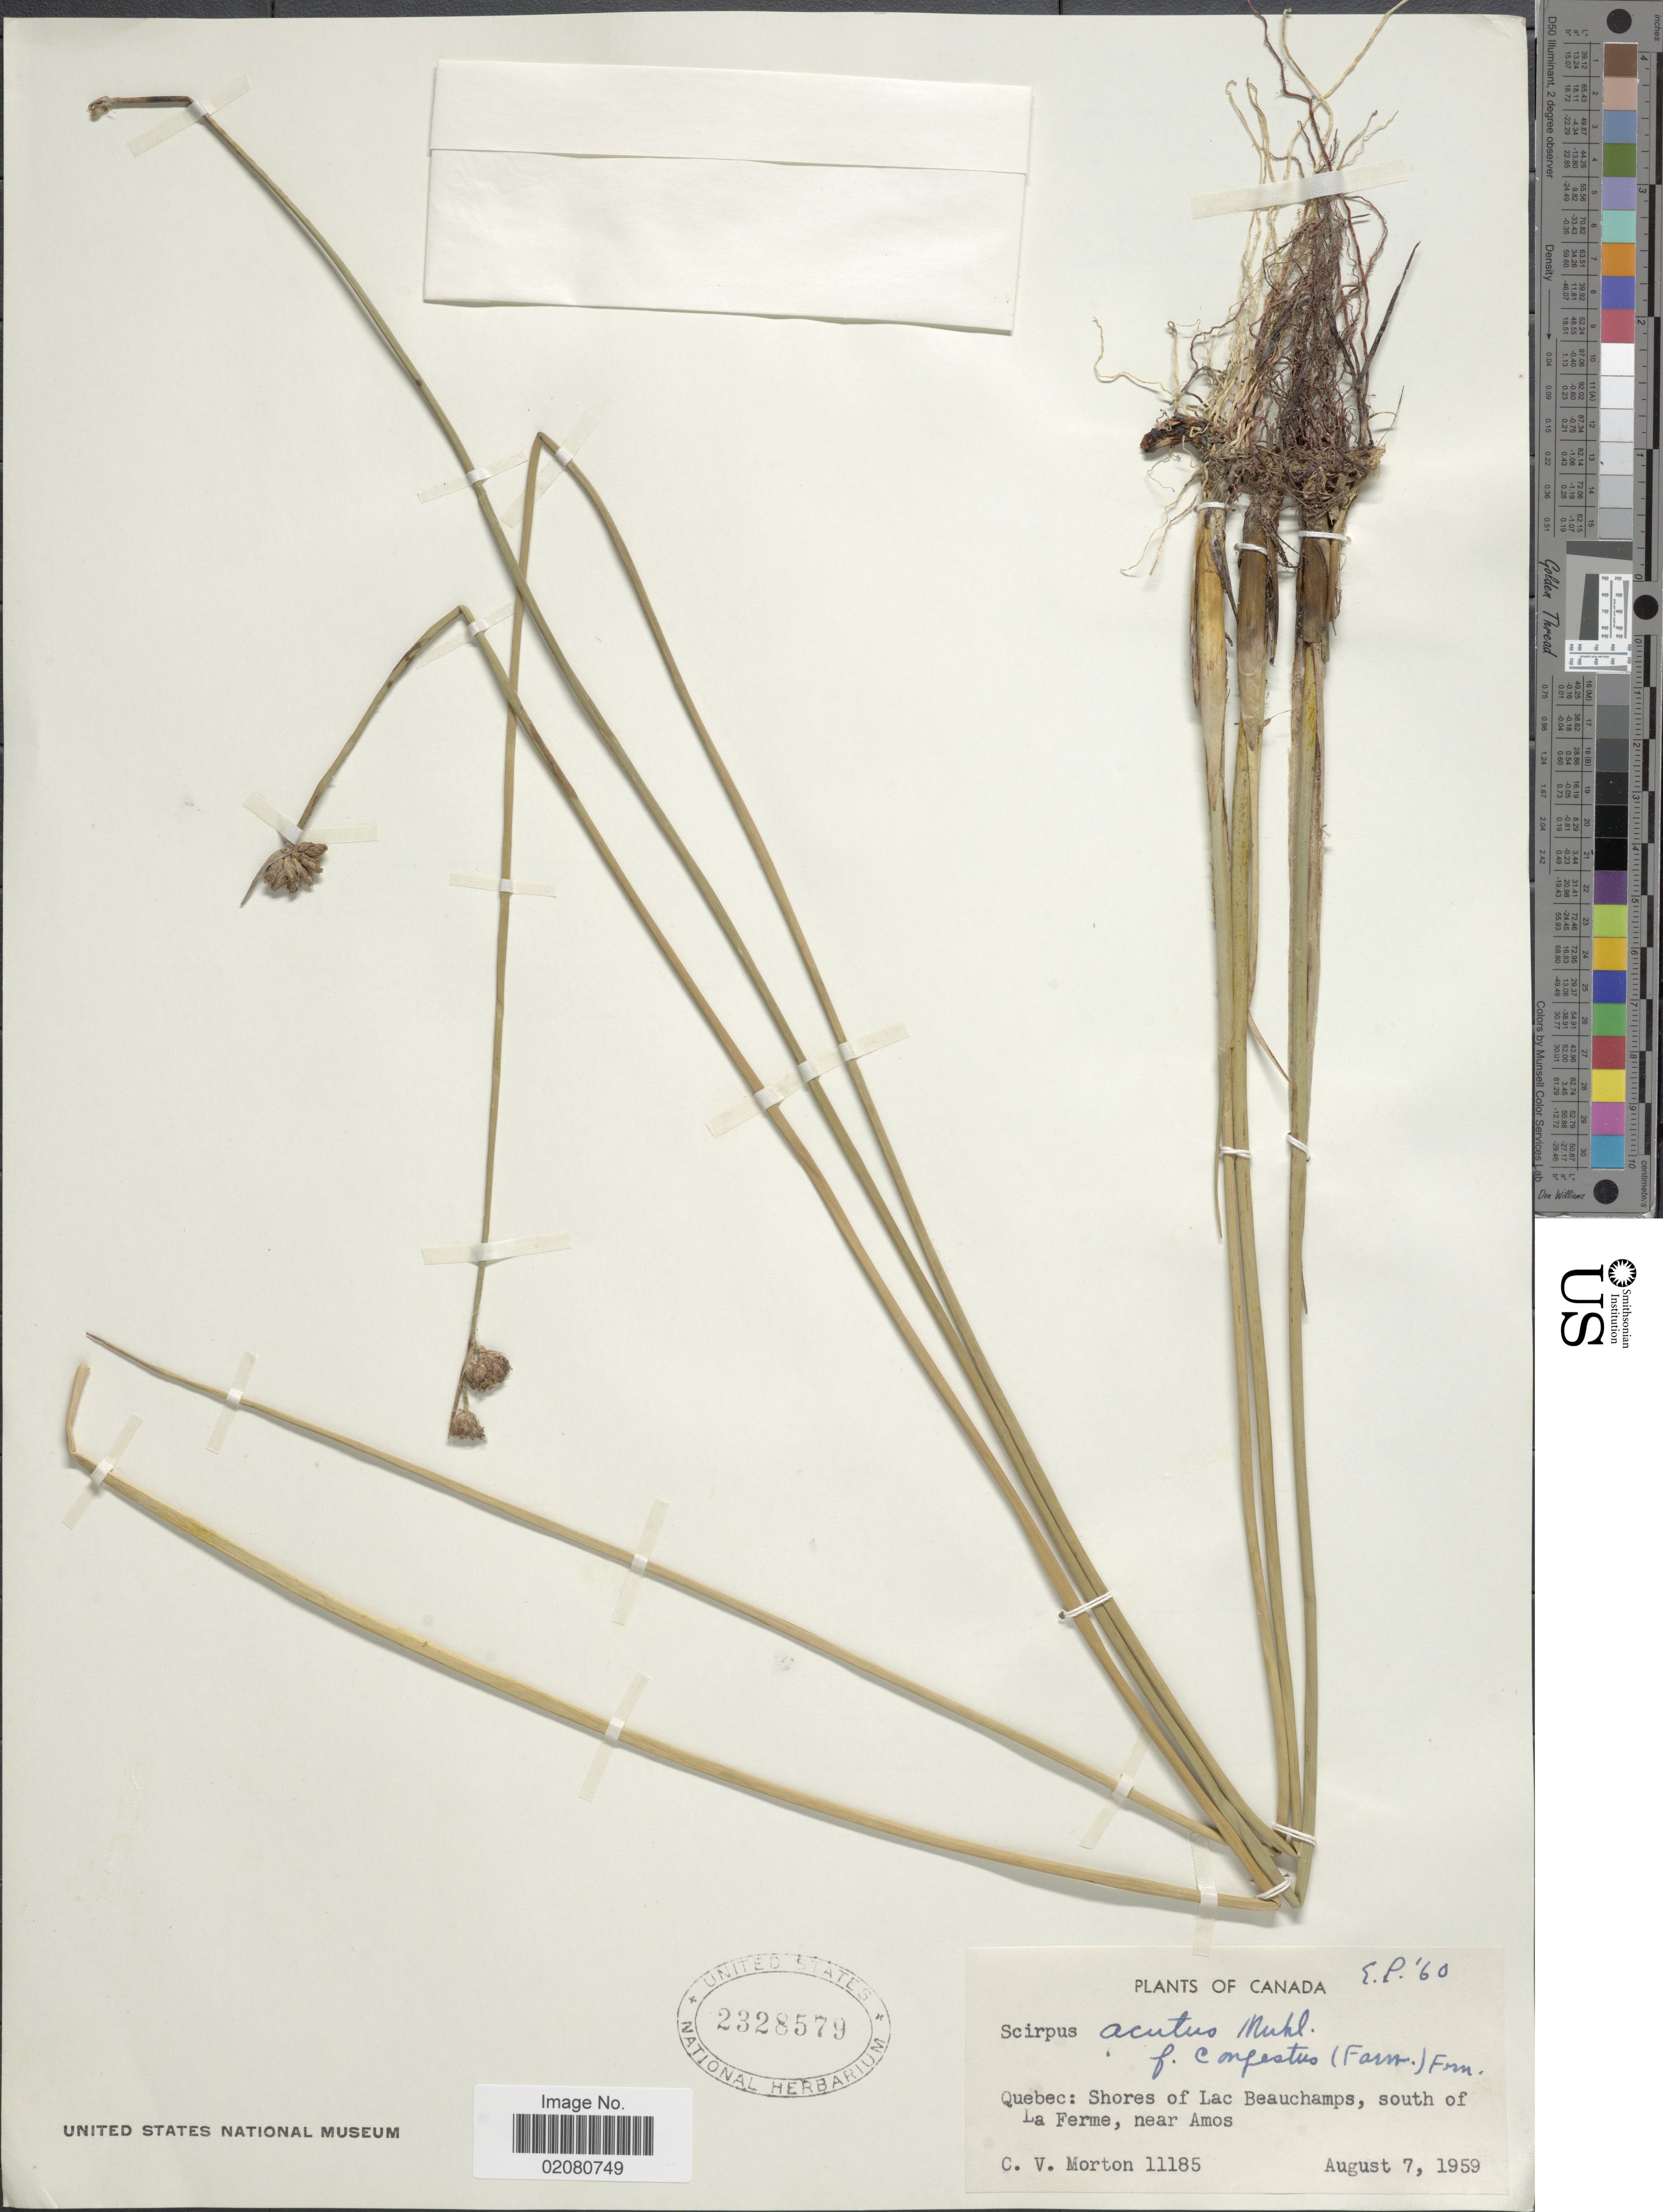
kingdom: Plantae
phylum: Tracheophyta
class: Liliopsida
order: Poales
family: Cyperaceae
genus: Schoenoplectus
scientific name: Schoenoplectus acutus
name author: (Muhl. ex Bigelow) Á. Löve & D. Löve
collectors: C. V. Morton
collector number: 11185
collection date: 1959-08-07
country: Canada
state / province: Quebec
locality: Quebec: Shores of Lac Beauchamps, south of La Ferme, near Amos.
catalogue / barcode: US 2328579